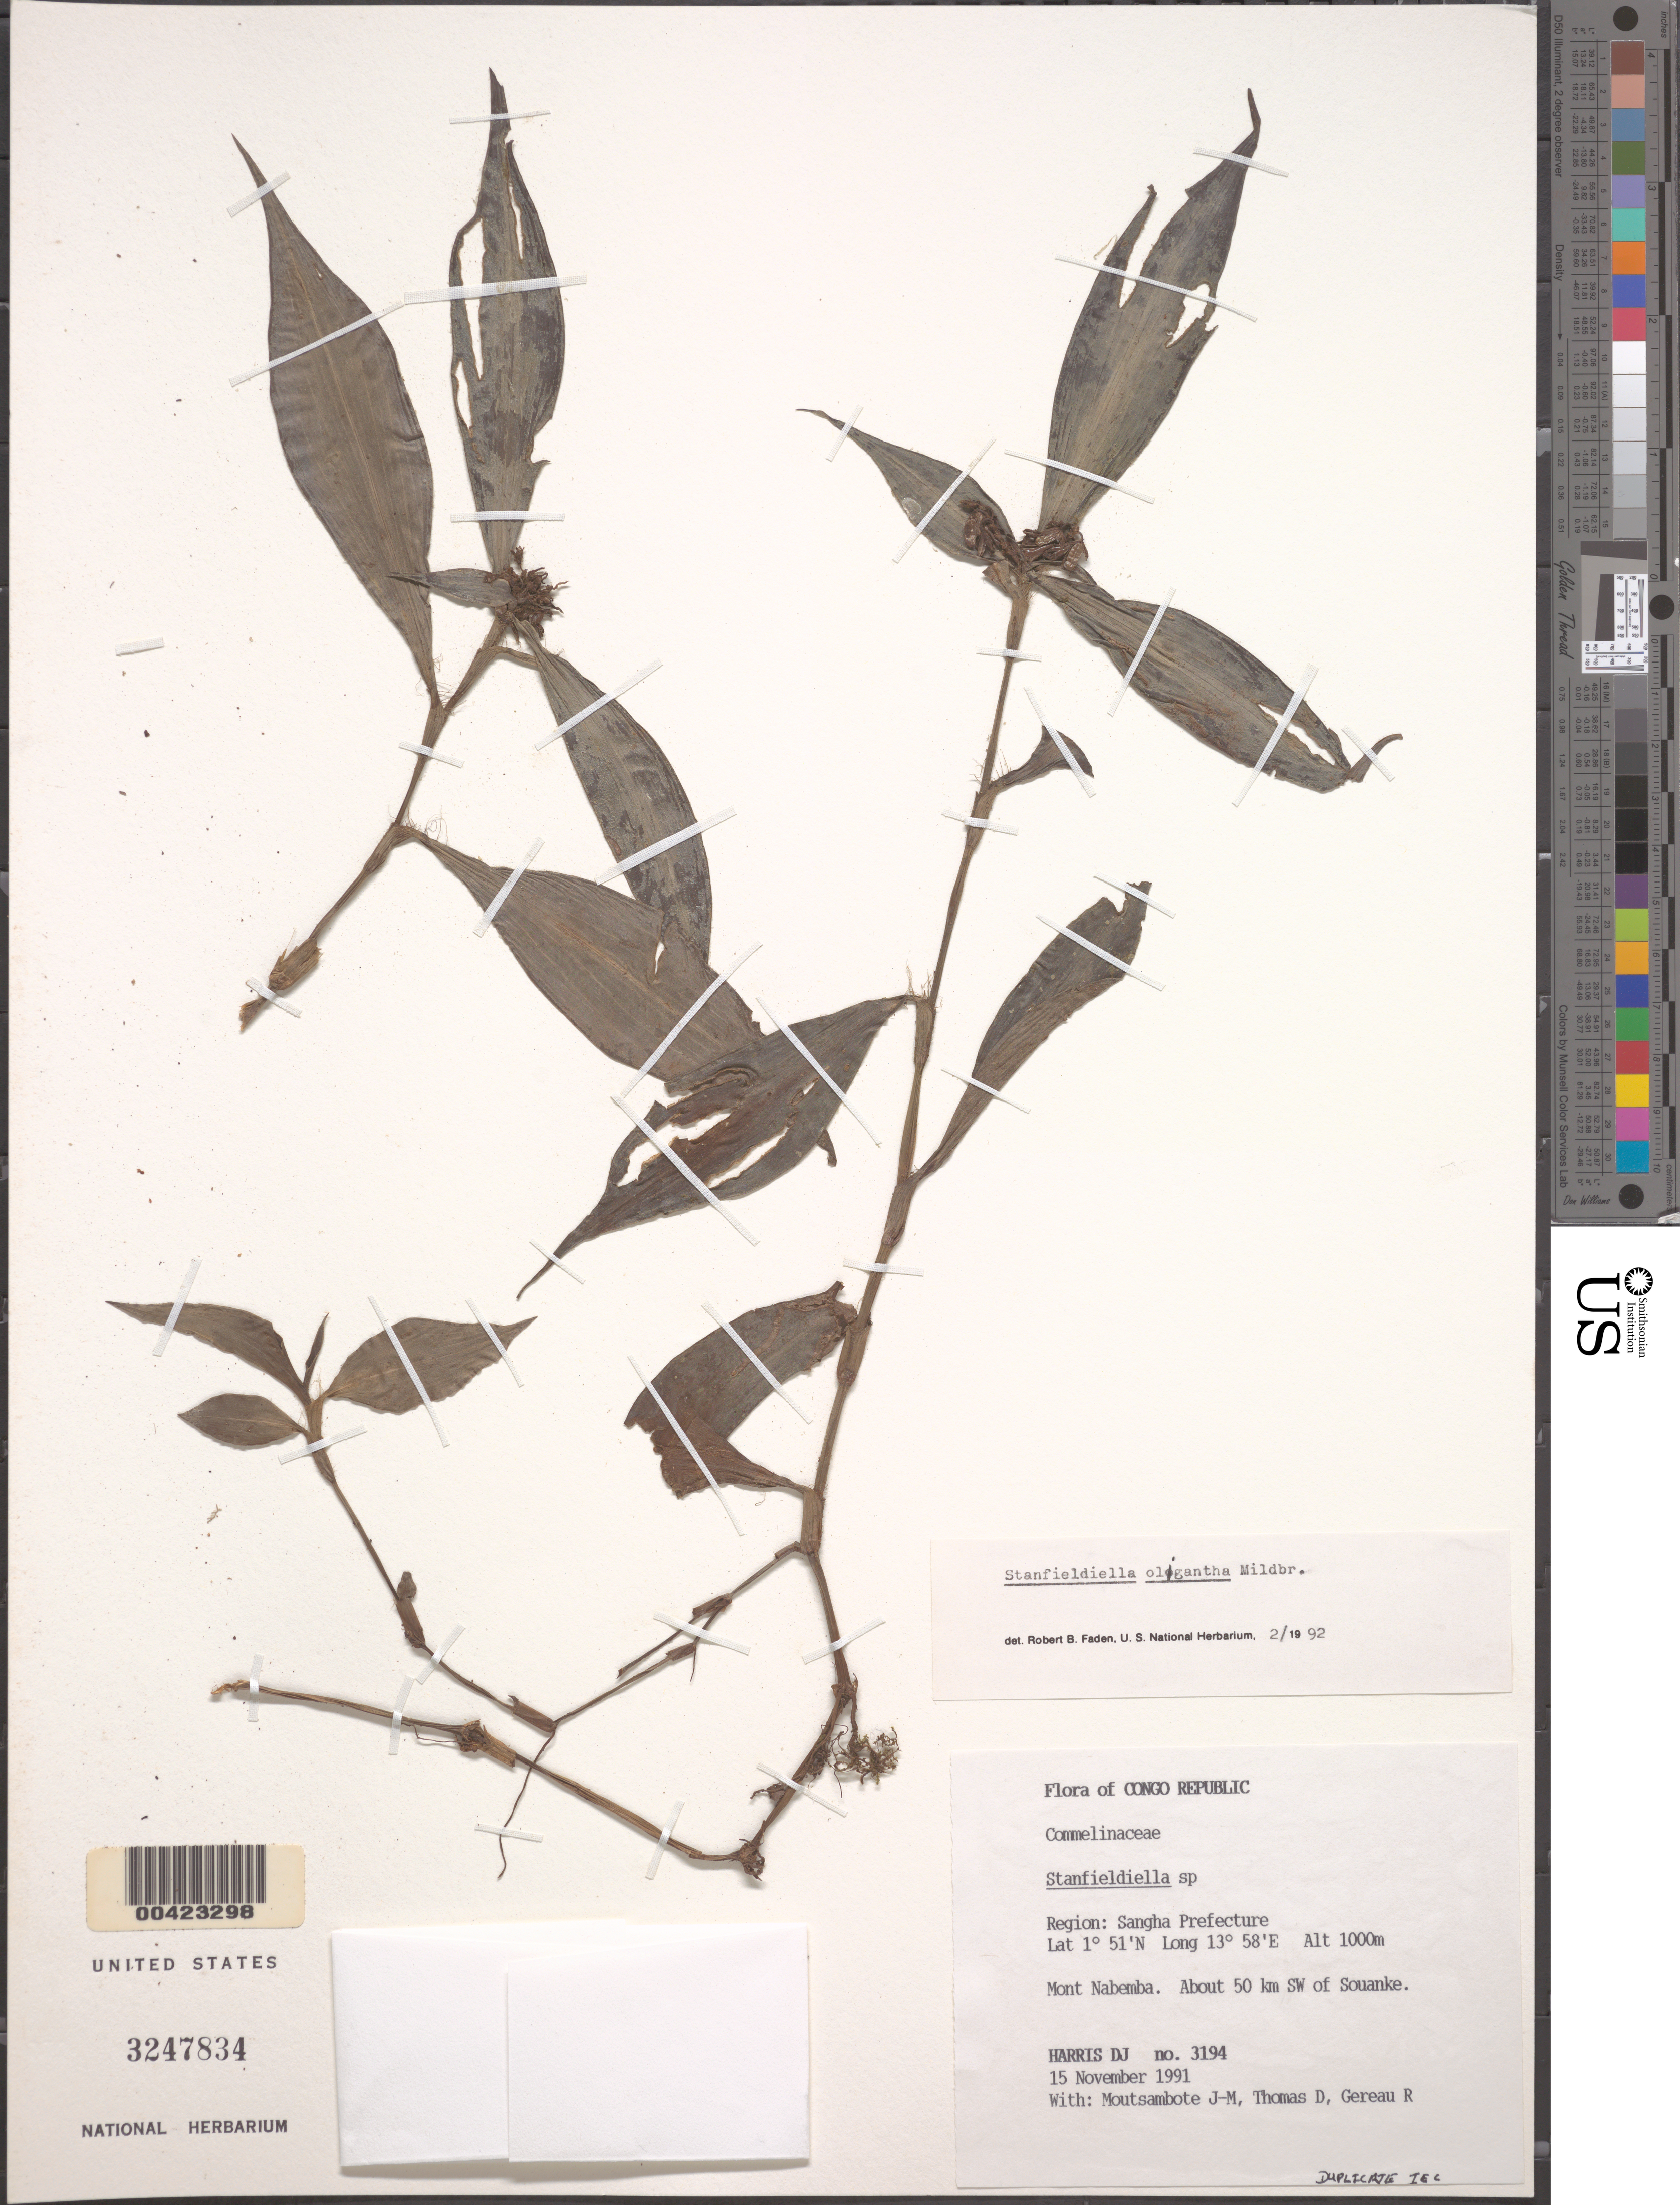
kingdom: Plantae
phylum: Tracheophyta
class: Liliopsida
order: Commelinales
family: Commelinaceae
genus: Stanfieldiella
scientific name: Stanfieldiella oligantha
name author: (Mildbr.) Brenan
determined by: Faden, Robert B., (US), Smithsonian Institution - National Museum of Natural History (UNITED STATES)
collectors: D. J. Harris, J. Moutsambote, D. Thomas & R. E. Gereau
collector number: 3194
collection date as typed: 15 Nov 1991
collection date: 1991-11-15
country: Congo, Republic of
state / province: Sangha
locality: Mont Nabemba, SW of Souanke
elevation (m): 1000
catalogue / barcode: US 3247834